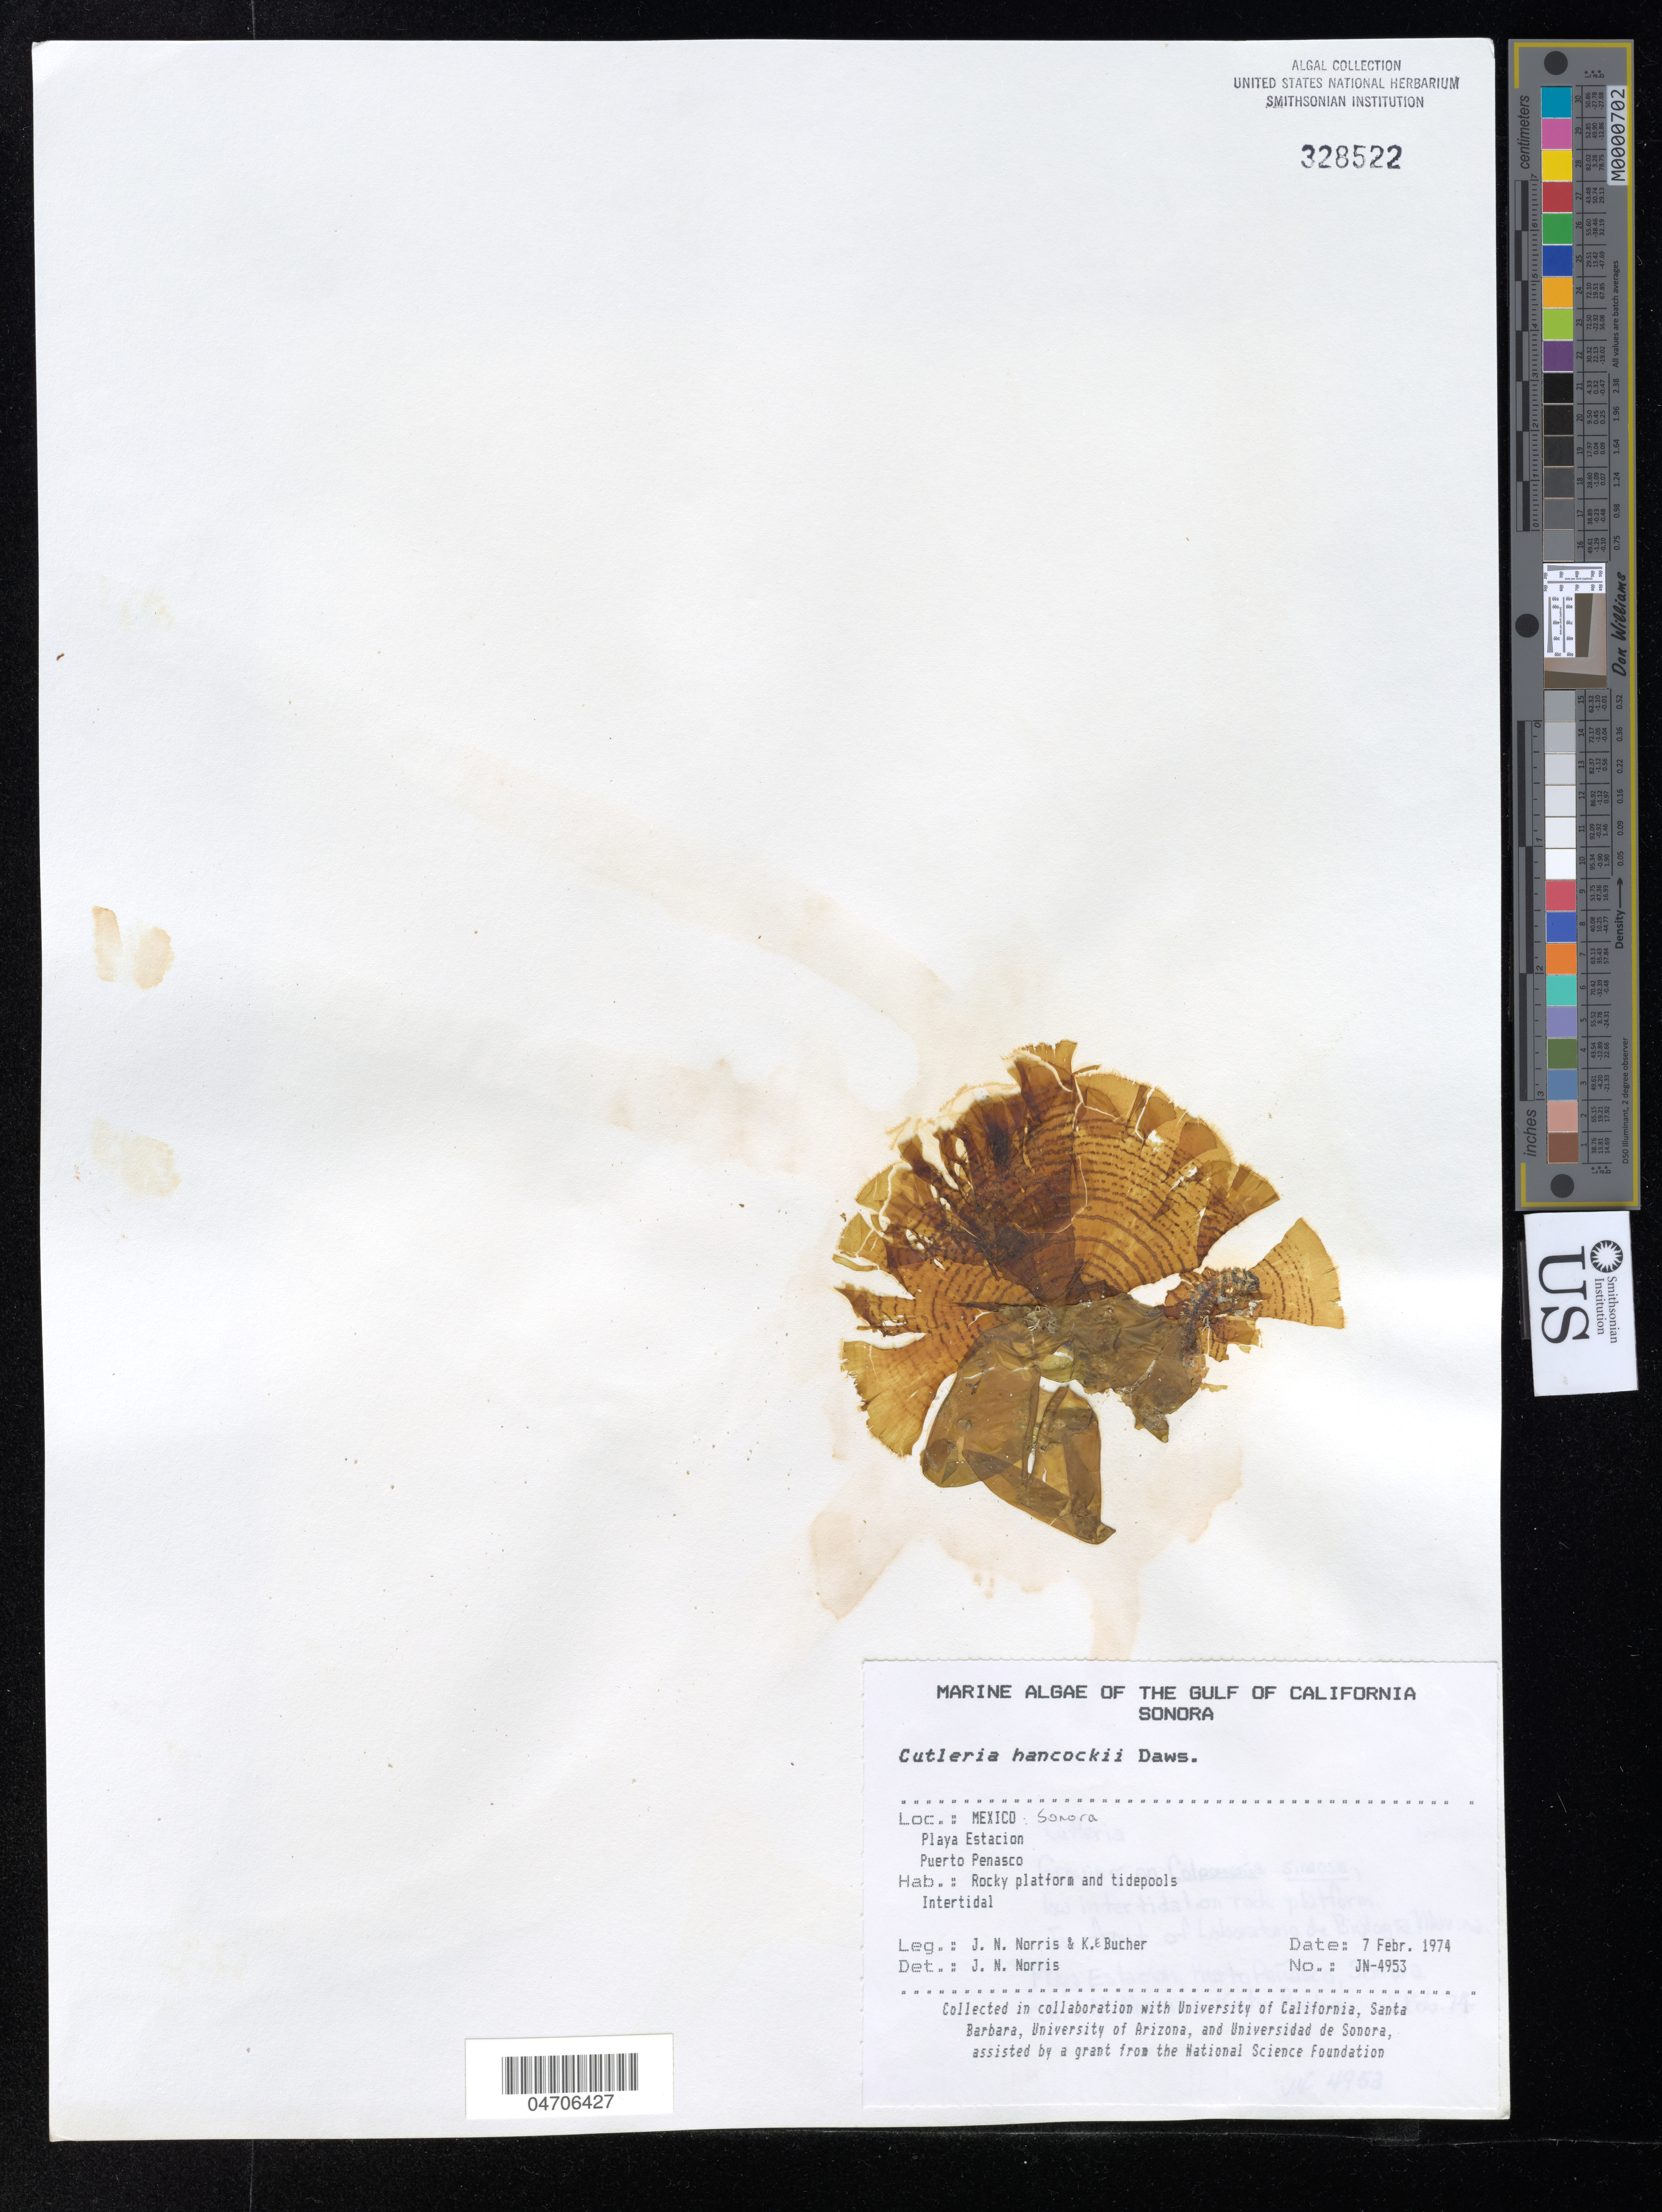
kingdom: Chromista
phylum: Ochrophyta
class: Phaeophyceae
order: Cutleriales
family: Cutleriaceae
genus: Cutleria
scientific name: Cutleria hancockii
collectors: J. Norris & K. E. Bucher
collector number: JN-4953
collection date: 1974-02-07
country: Mexico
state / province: Sonora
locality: The Gulf of California. Playa Estacion. Puerto Penasco.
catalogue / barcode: US 328522